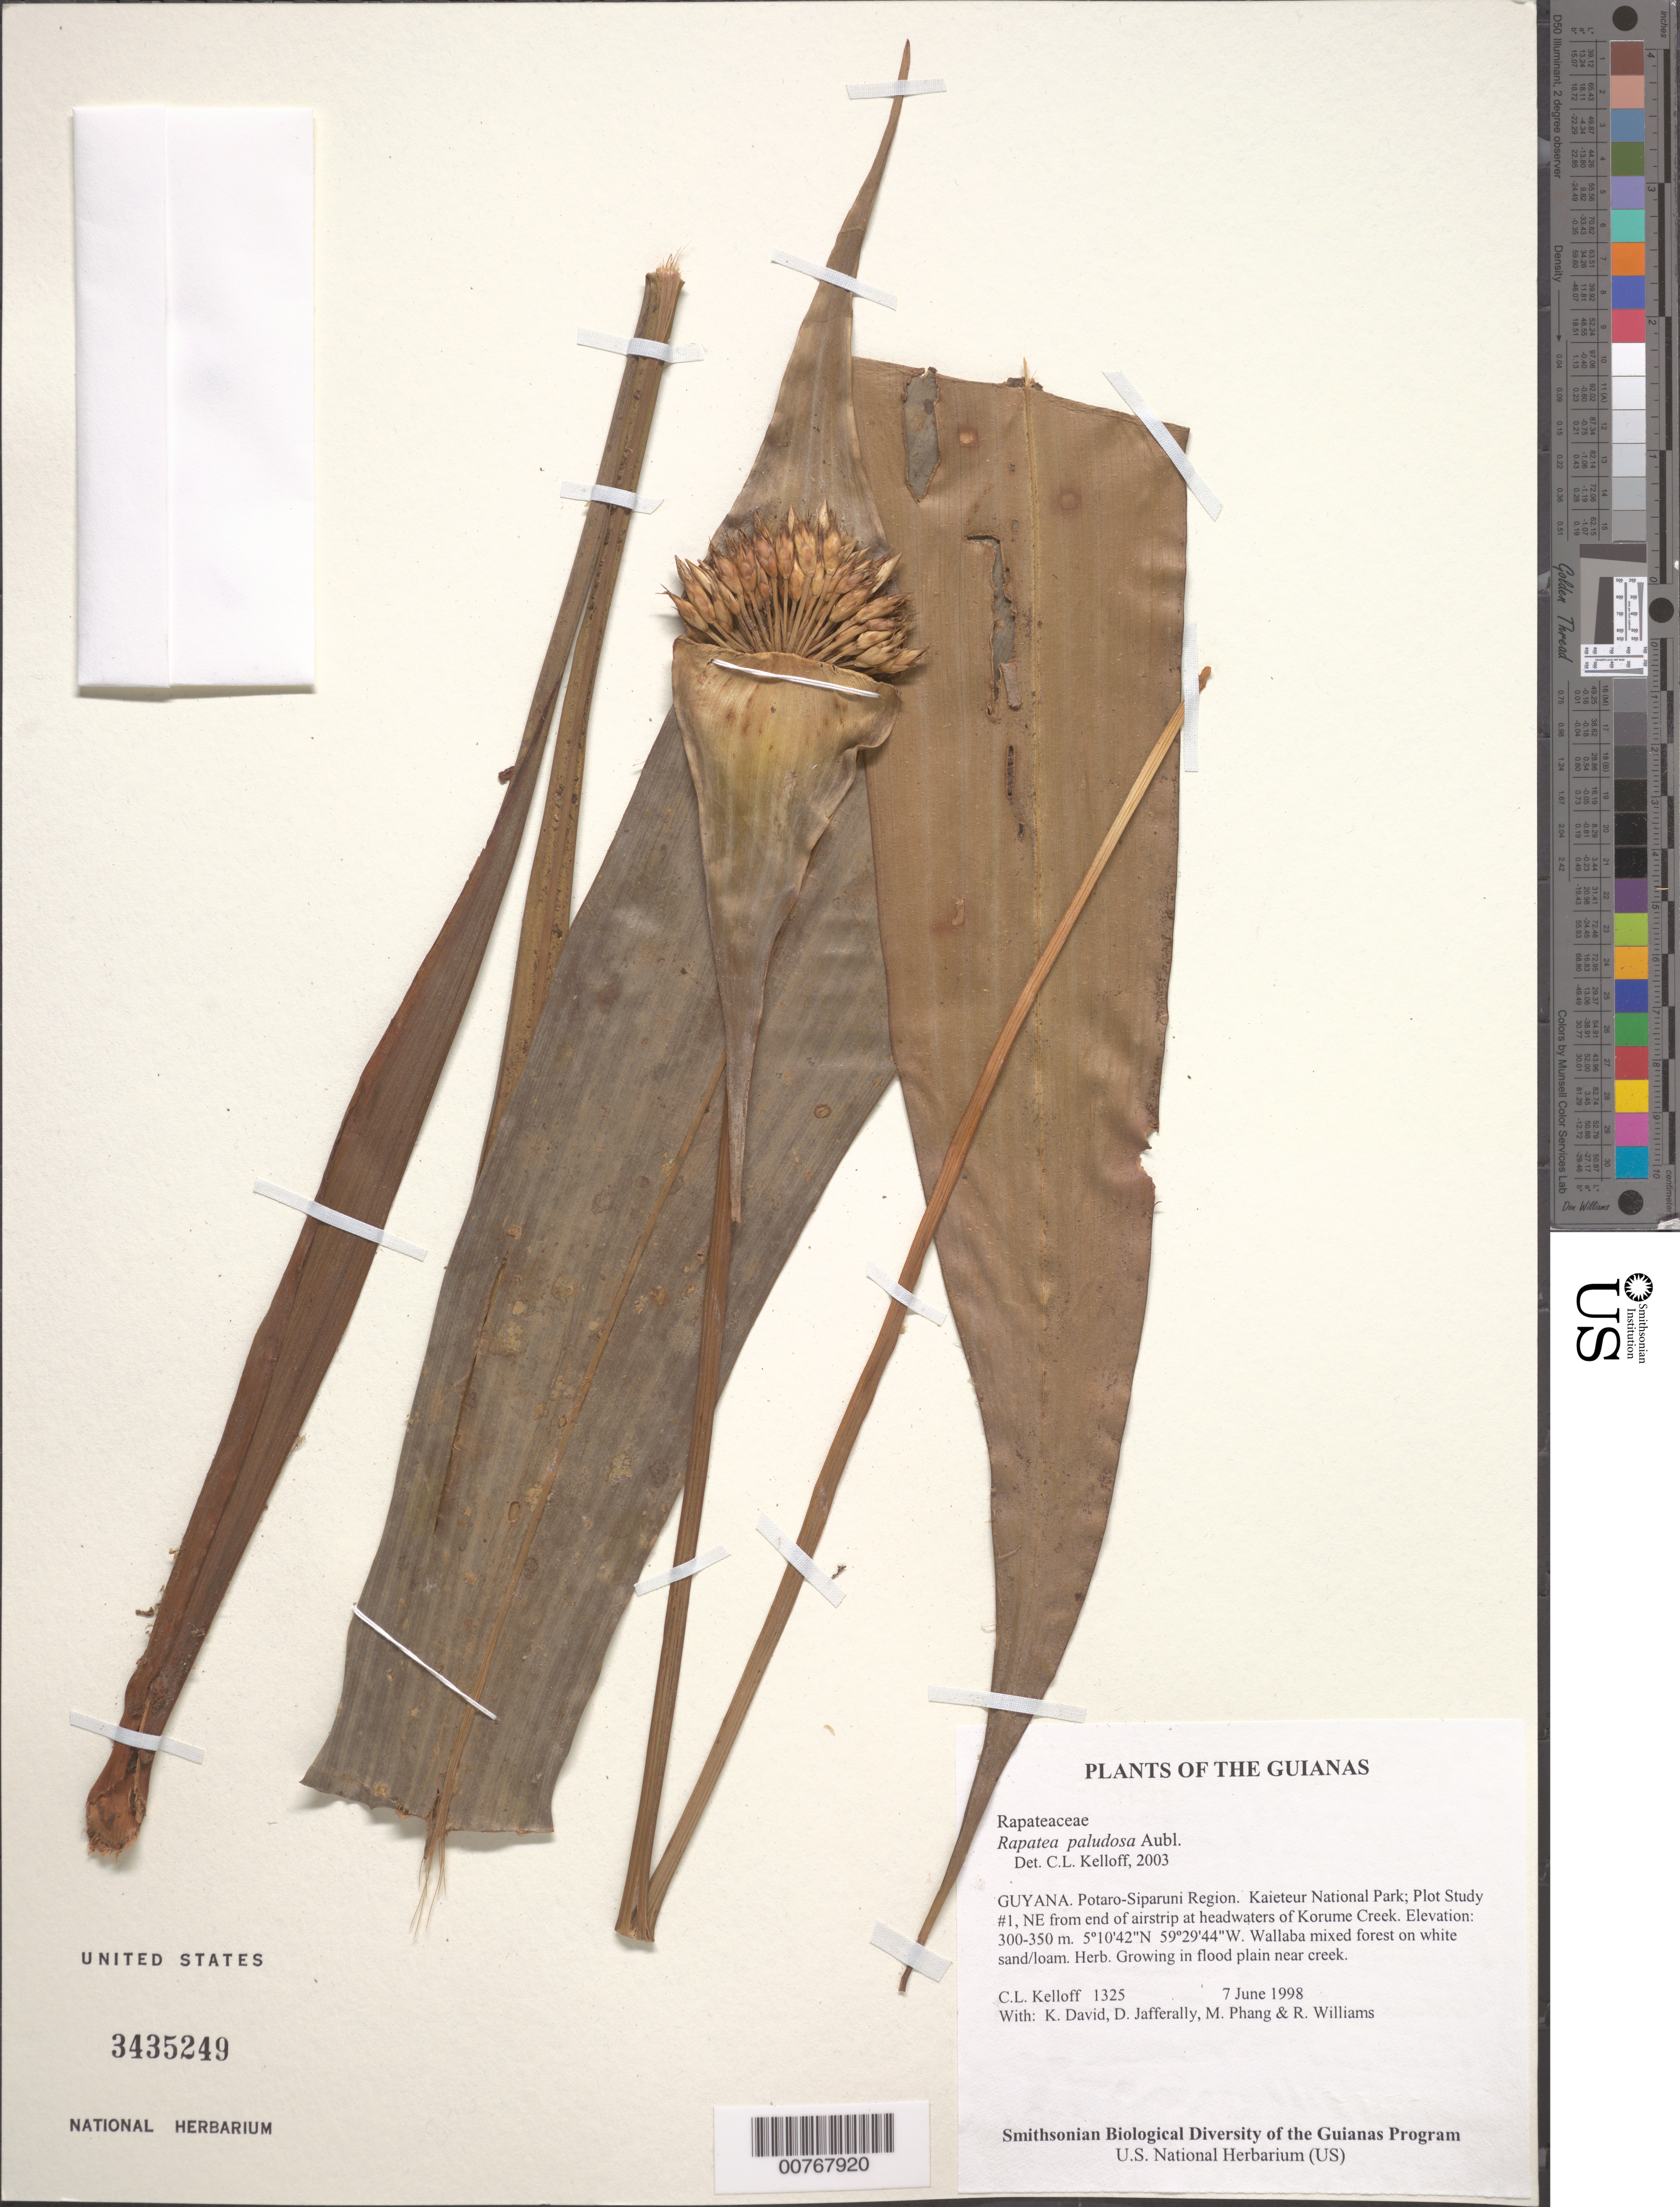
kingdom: Plantae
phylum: Tracheophyta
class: Liliopsida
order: Poales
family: Rapateaceae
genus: Rapatea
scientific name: Rapatea paludosa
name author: Aubl.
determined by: Kelloff, Carol L., (US), Smithsonian Institution - National Museum of Natural History (UNITED STATES)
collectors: C. L. Kelloff, K. David, D. Jafferally, M. Phang & R. Williams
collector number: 1325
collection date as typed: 7 June 1998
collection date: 1998-06-07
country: Guyana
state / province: Potaro-Siparuni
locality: Kaieteur National Park; Plot Study #1, NE from end of airstrip at headwaters of Korume Creek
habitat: Wallaba mixed forest on white sand/loam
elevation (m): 300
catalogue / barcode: US 3435249